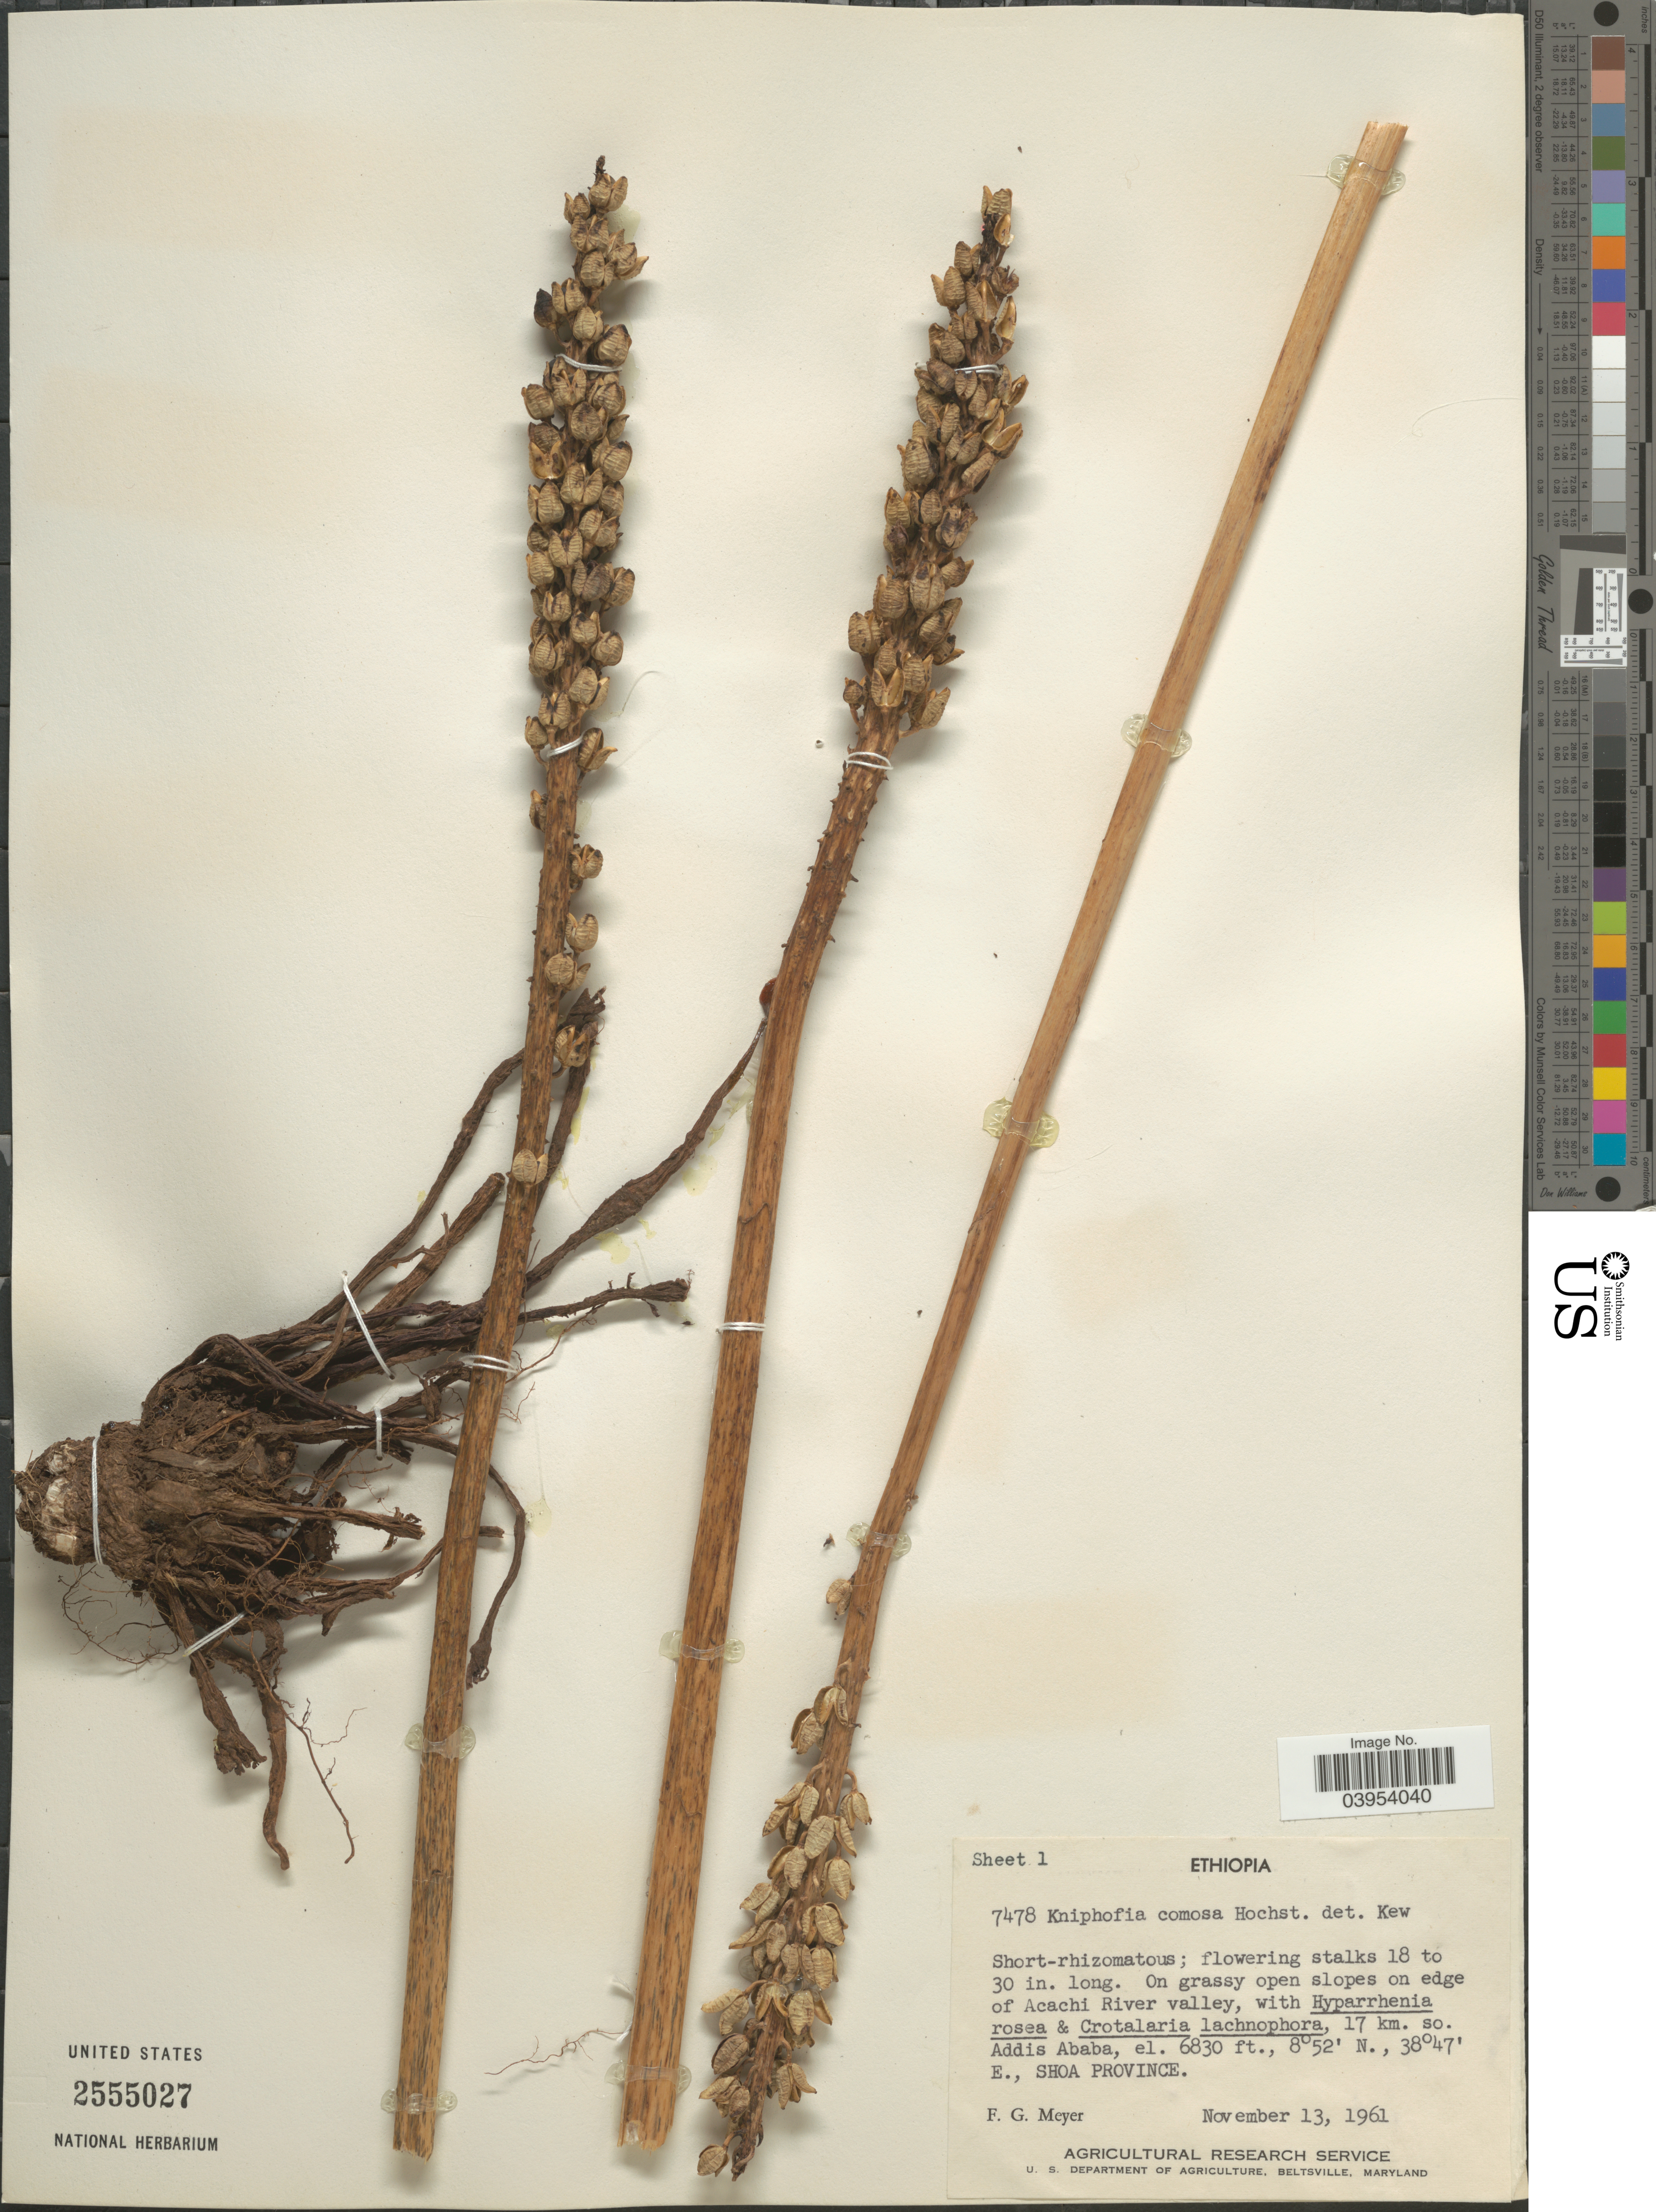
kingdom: Plantae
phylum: Tracheophyta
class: Liliopsida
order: Asparagales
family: Asphodelaceae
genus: Kniphofia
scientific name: Kniphofia comosa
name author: Hochst.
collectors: F. G. Meyer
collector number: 7478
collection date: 1961-11-13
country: Ethiopia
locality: On grassy open slopes on edge of Acachi River valley, 17 km. so. Addis Adaba, Shoa Province.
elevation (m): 2082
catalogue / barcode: US 2555027